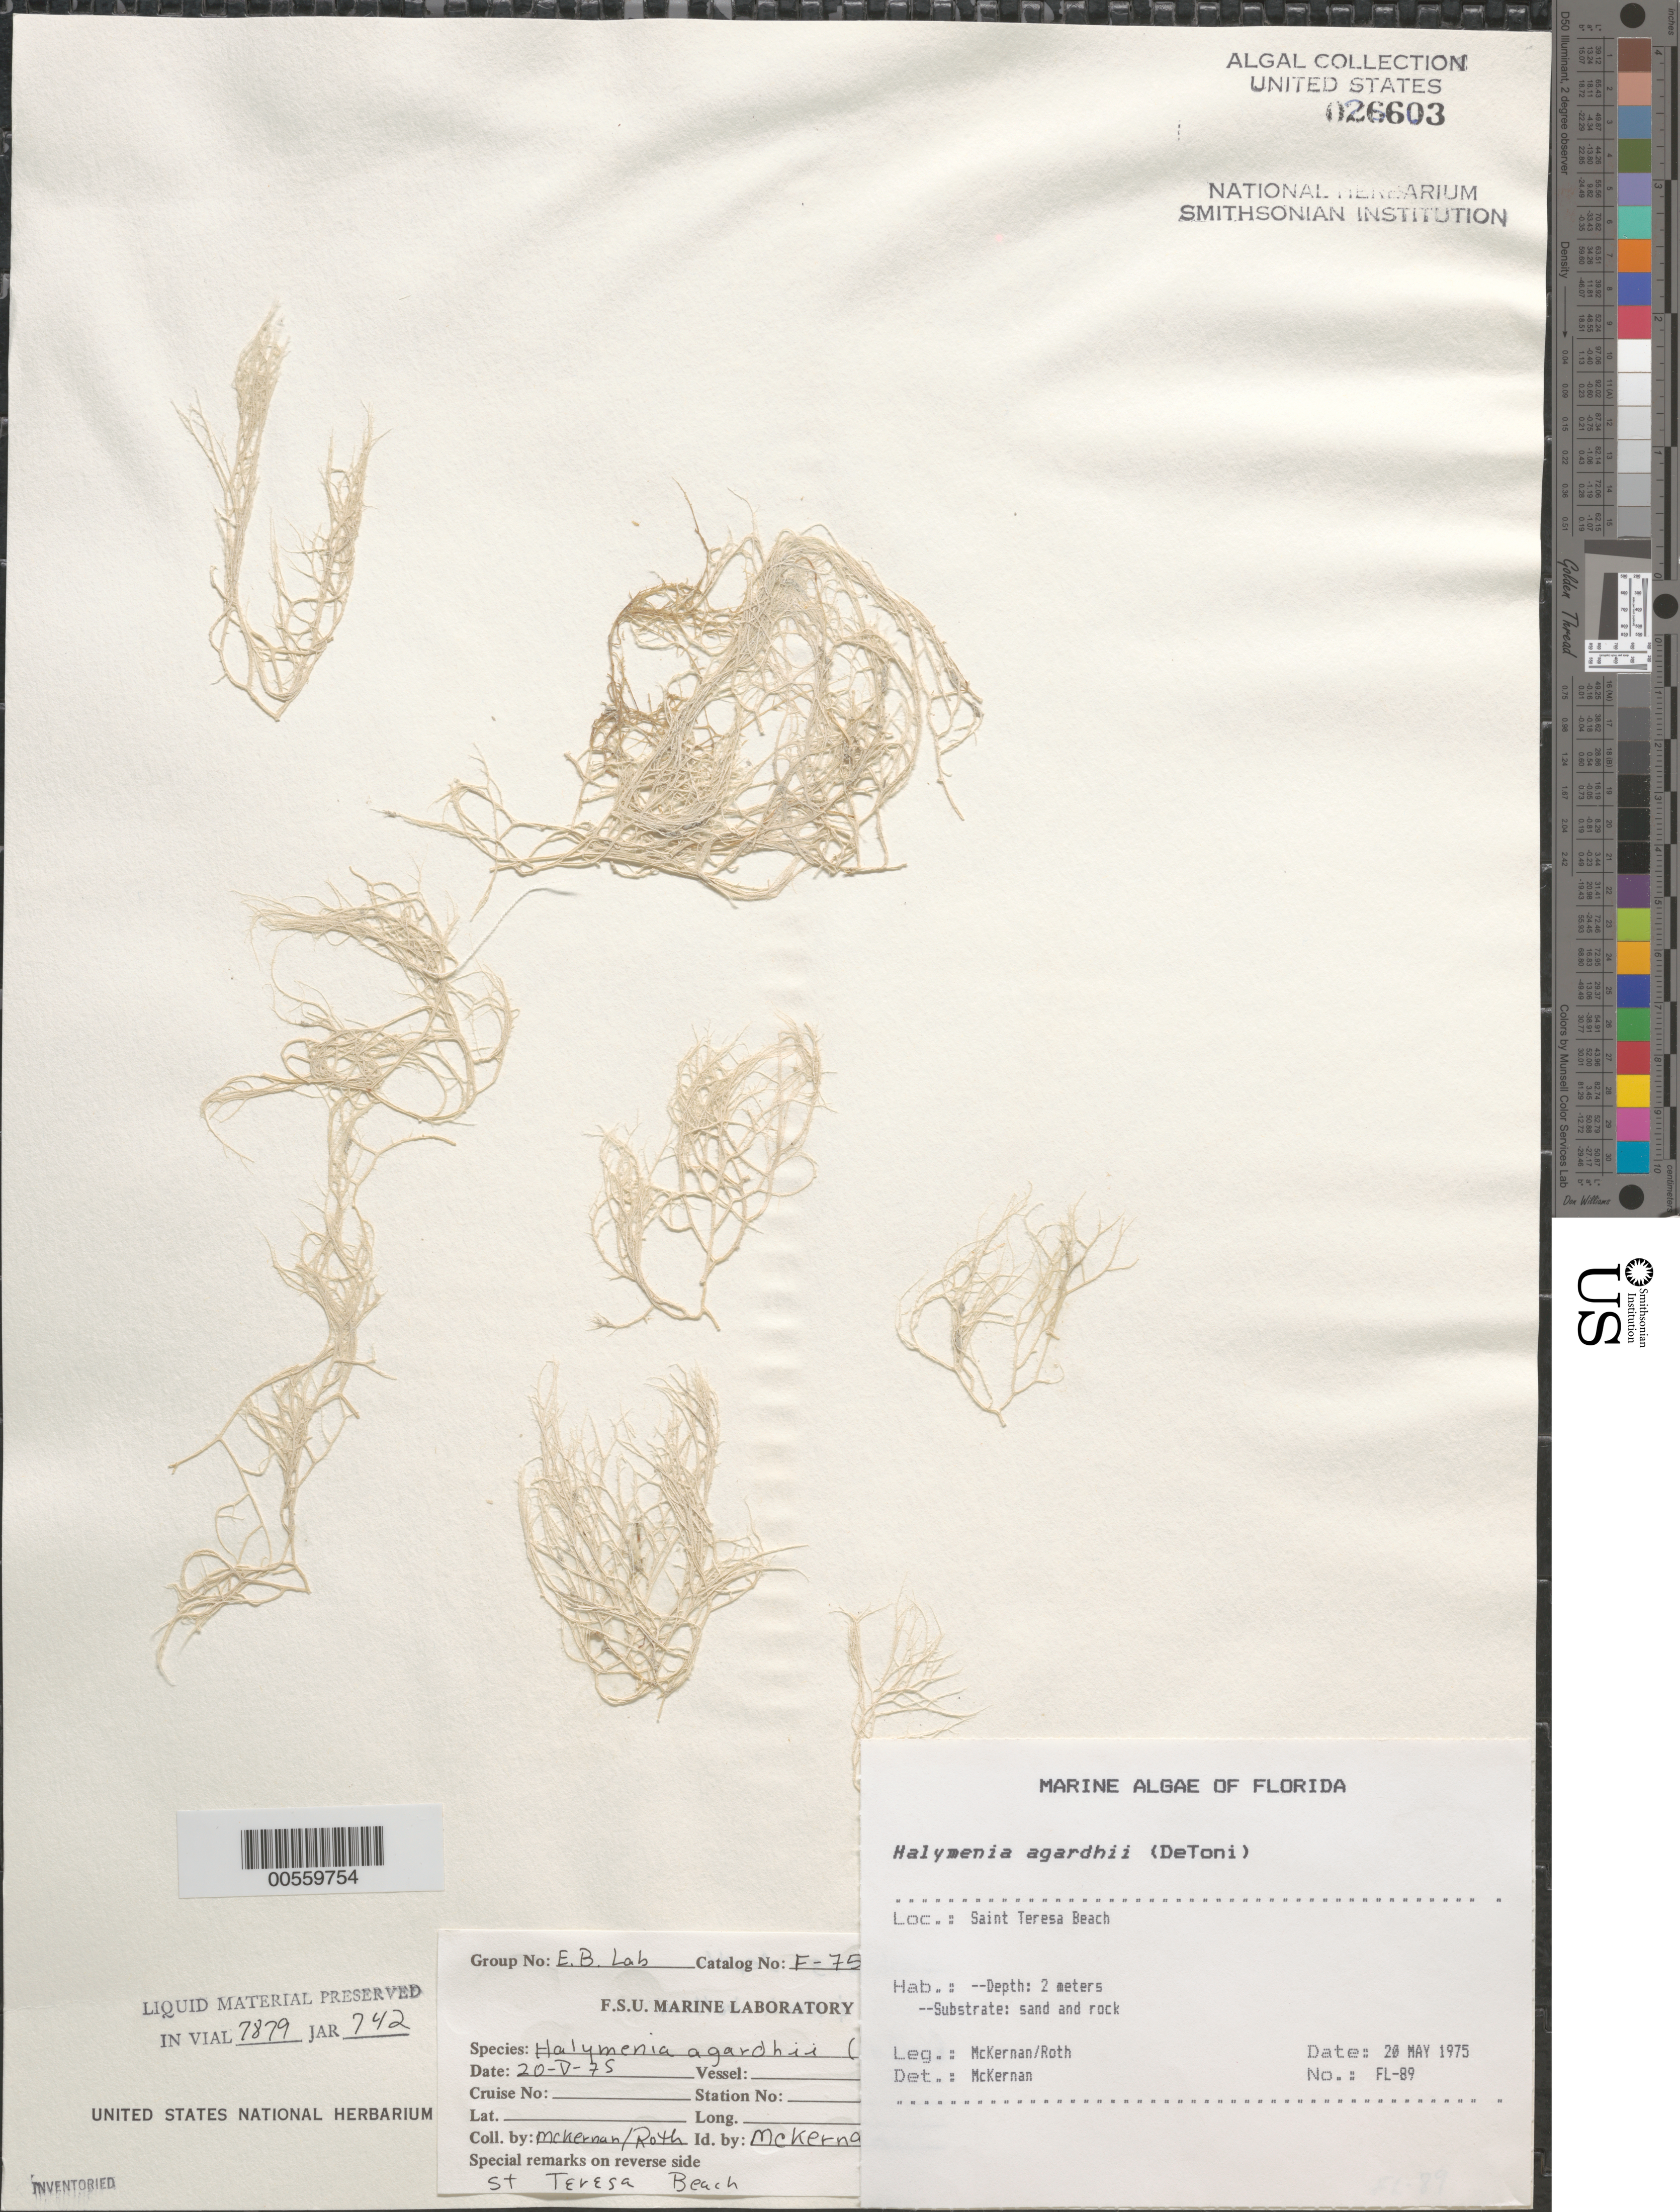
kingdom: Plantae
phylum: Rhodophyta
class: Florideophyceae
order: Sebdeniales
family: Sebdeniaceae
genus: Sebdenia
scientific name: Sebdenia flabellata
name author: (J. Agardh) P.G. Parkinson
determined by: Algae name updating Project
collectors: -. McKernan & W. C. Roth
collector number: Fl-89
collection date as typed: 20 May 1975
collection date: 1975-05-20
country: United States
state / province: Florida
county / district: Franklin County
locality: Saint Teresa Beach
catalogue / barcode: US 26603